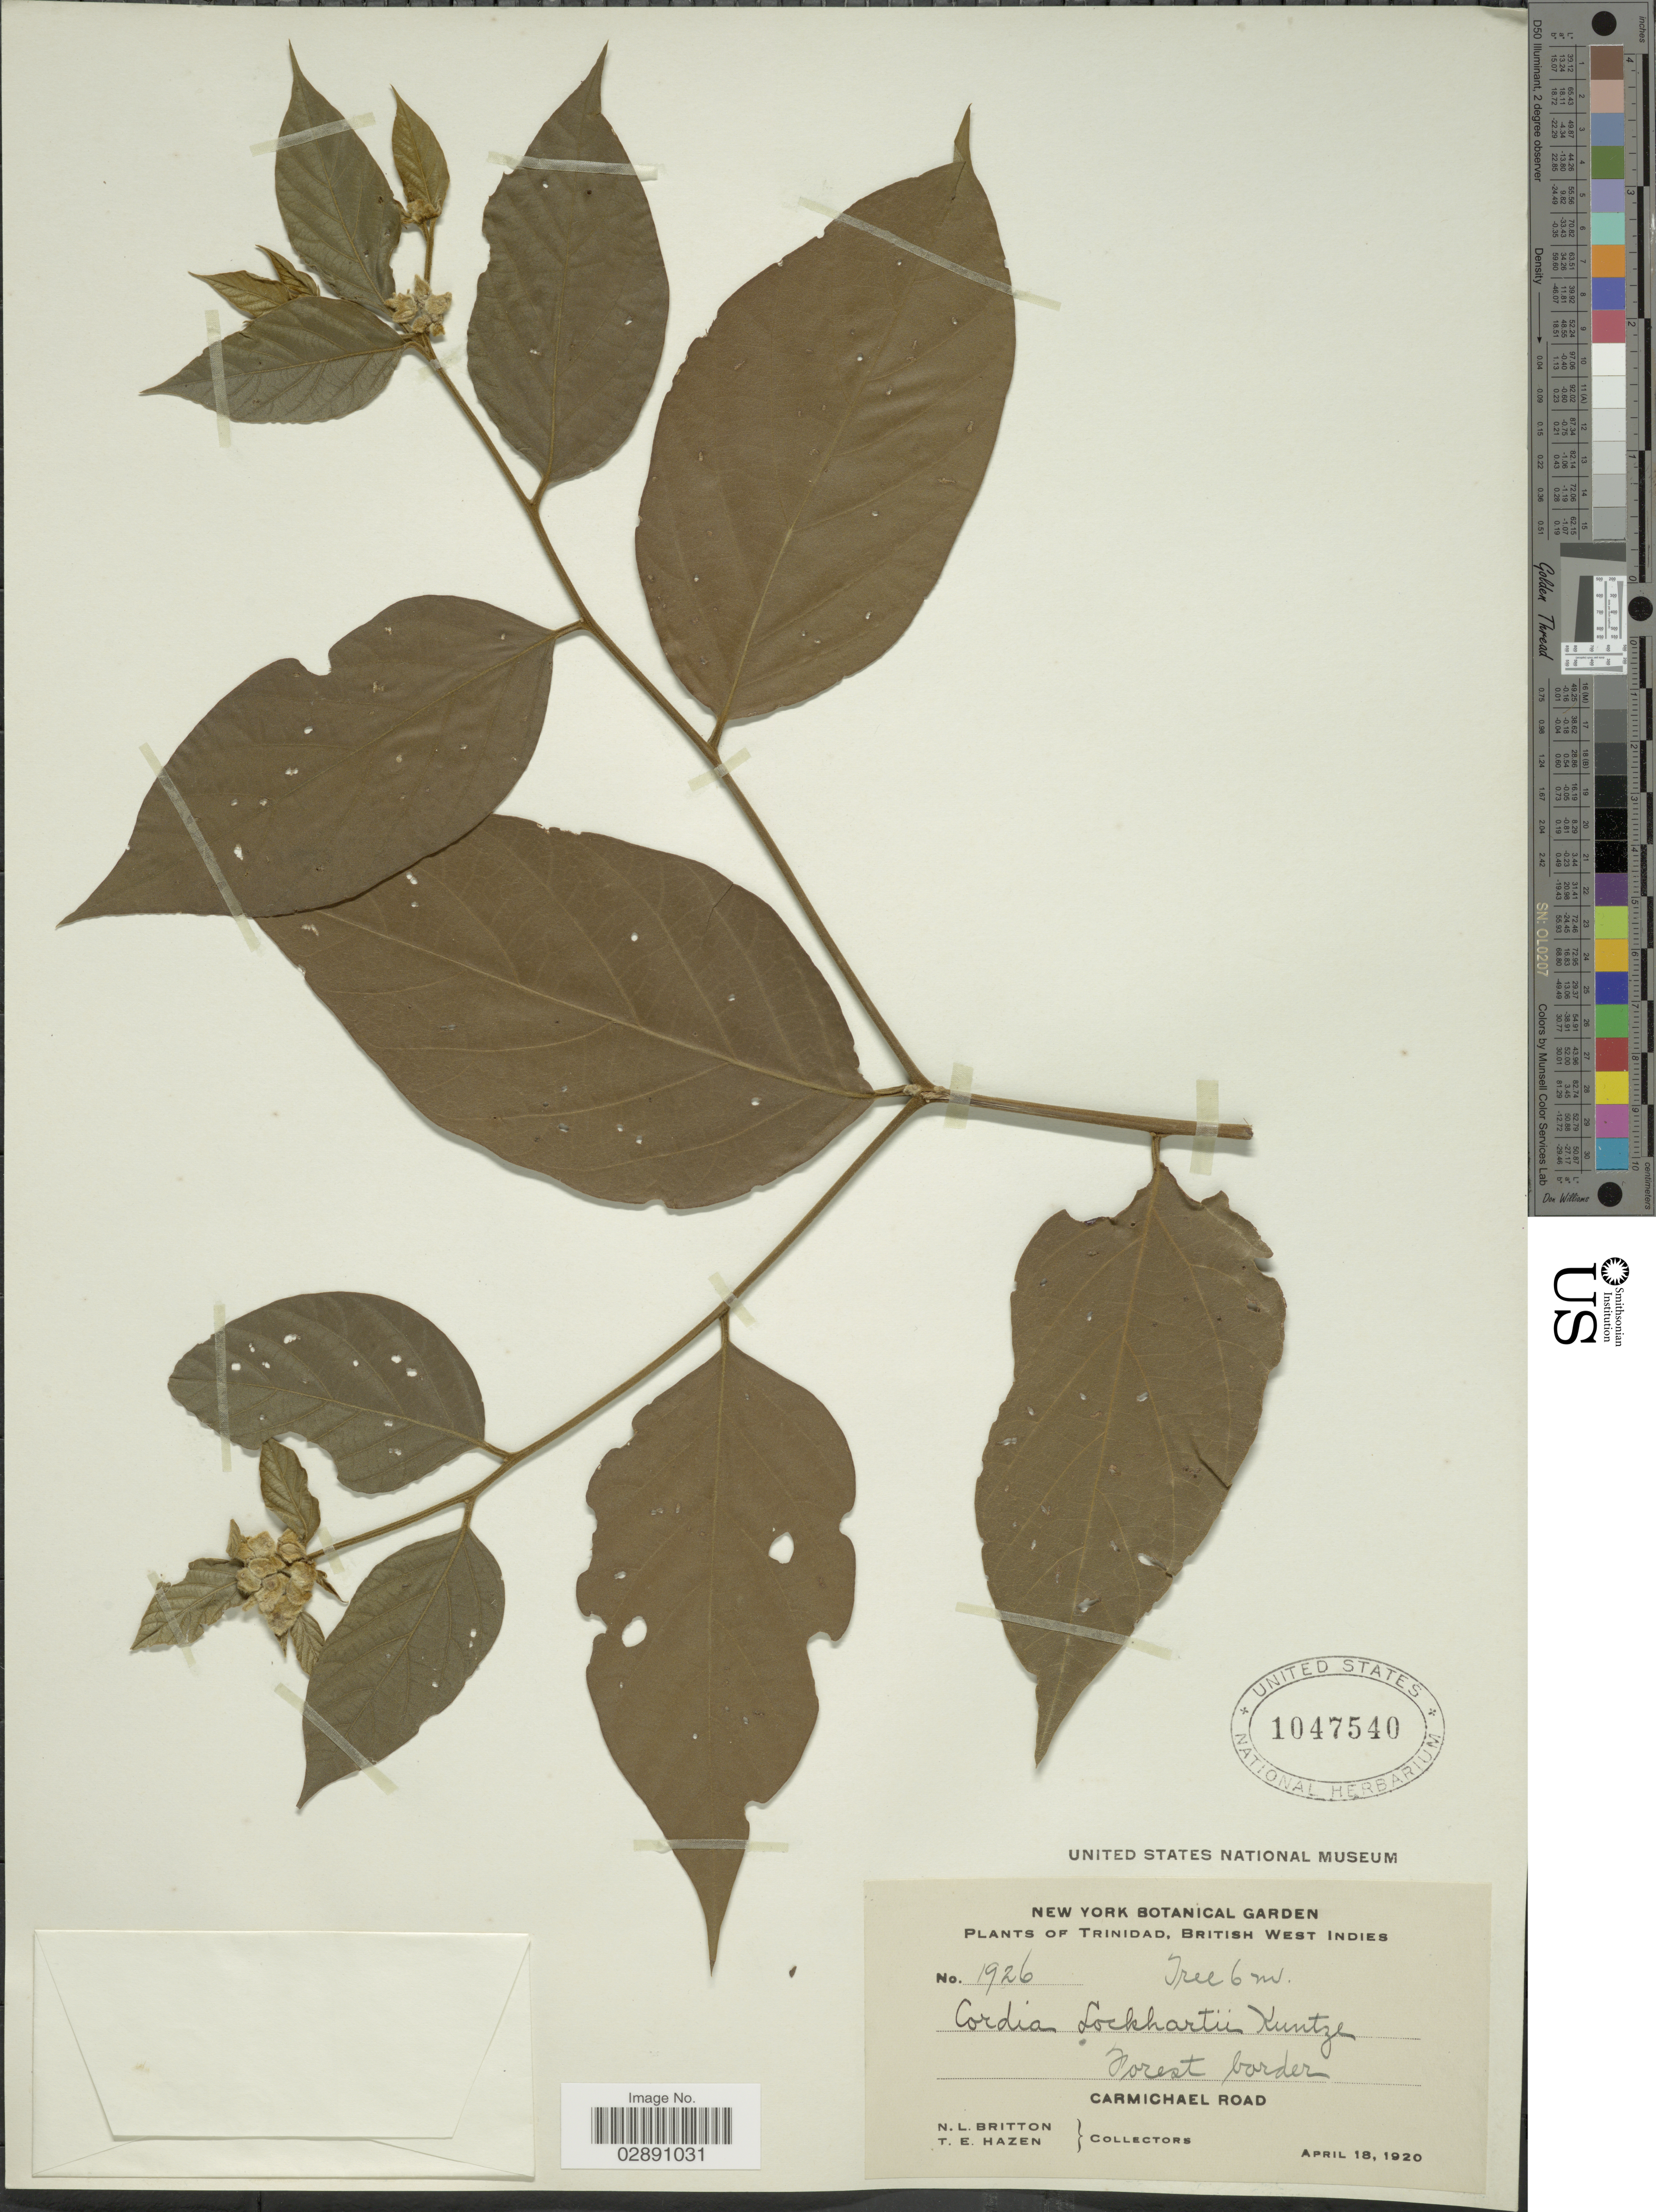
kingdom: Plantae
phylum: Tracheophyta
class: Magnoliopsida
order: Boraginales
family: Cordiaceae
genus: Cordia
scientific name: Cordia lockhartii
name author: Kuntze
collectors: N. Britton & T. E. Hazen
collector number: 1926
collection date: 1920-04-18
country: Trinidad and Tobago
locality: Trinidad, British West Indies. Carmichael Road.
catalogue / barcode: US 1047540